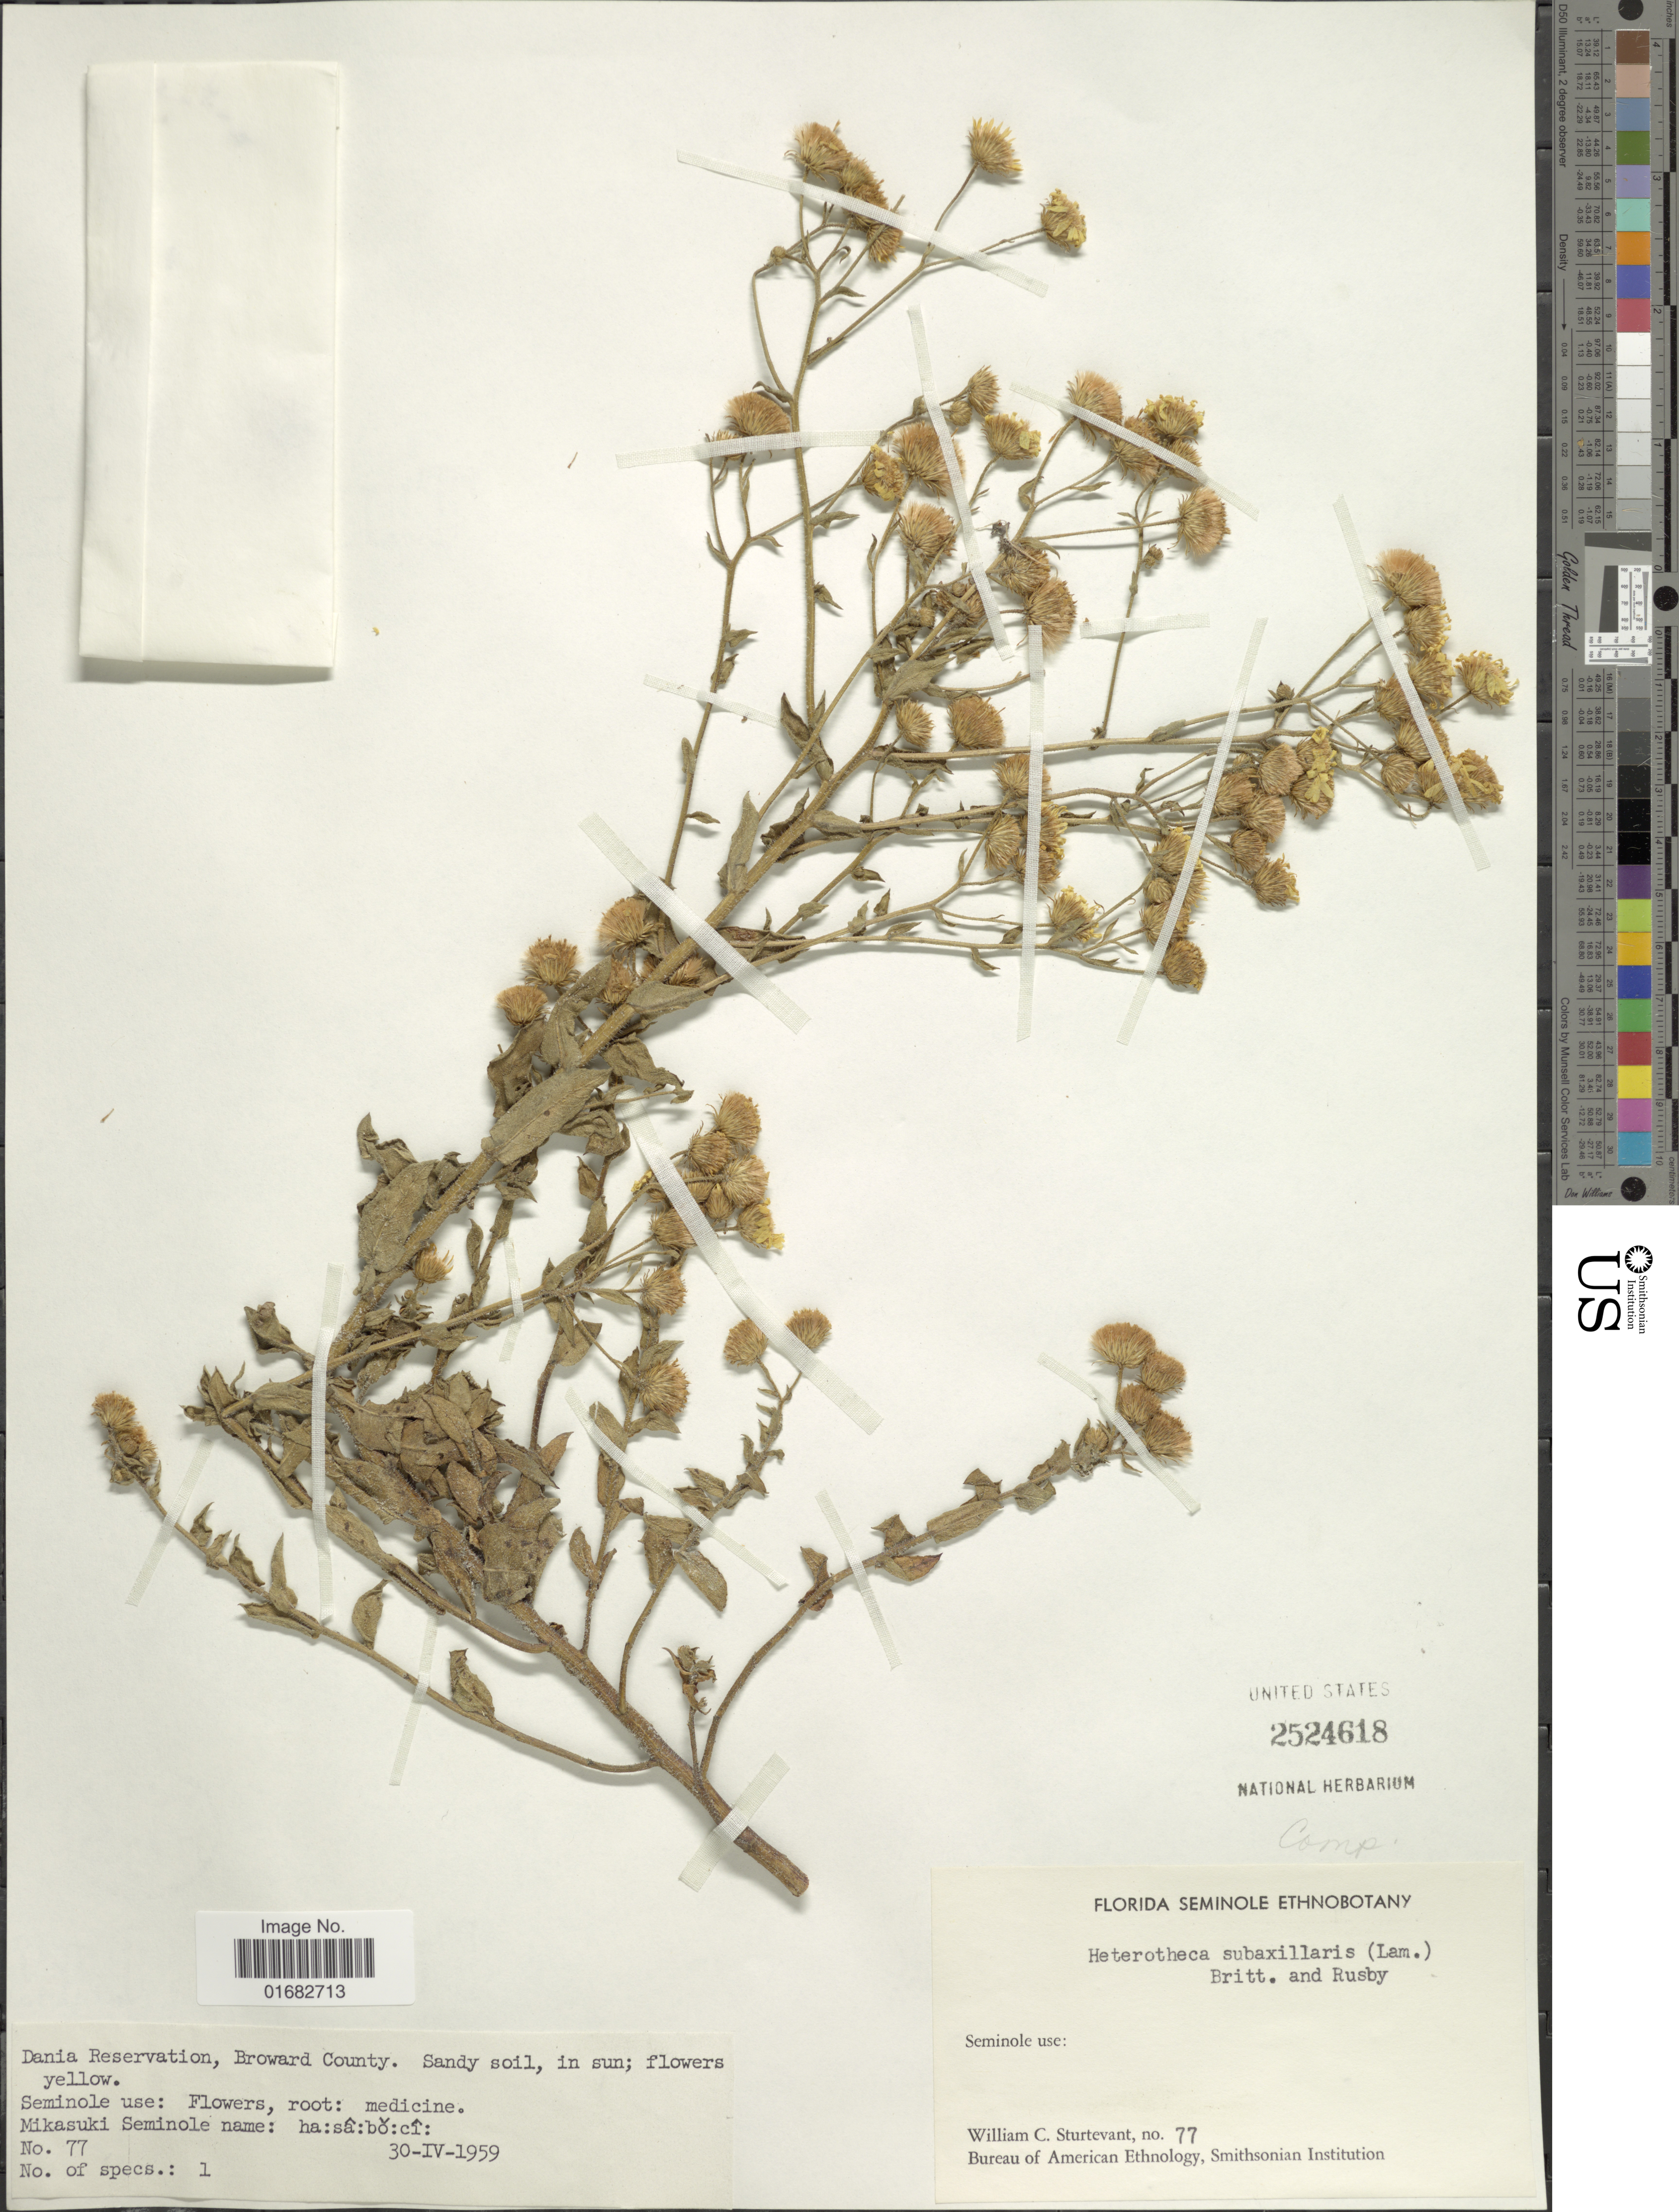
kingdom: Plantae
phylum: Tracheophyta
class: Magnoliopsida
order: Asterales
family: Asteraceae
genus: Heterotheca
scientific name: Heterotheca subaxillaris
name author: (Lam.) Britton & Rusby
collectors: W. Sturtevant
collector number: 77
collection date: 1959-04-30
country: United States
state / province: Florida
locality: Dania Reservation, Broward County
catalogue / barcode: US 2524618